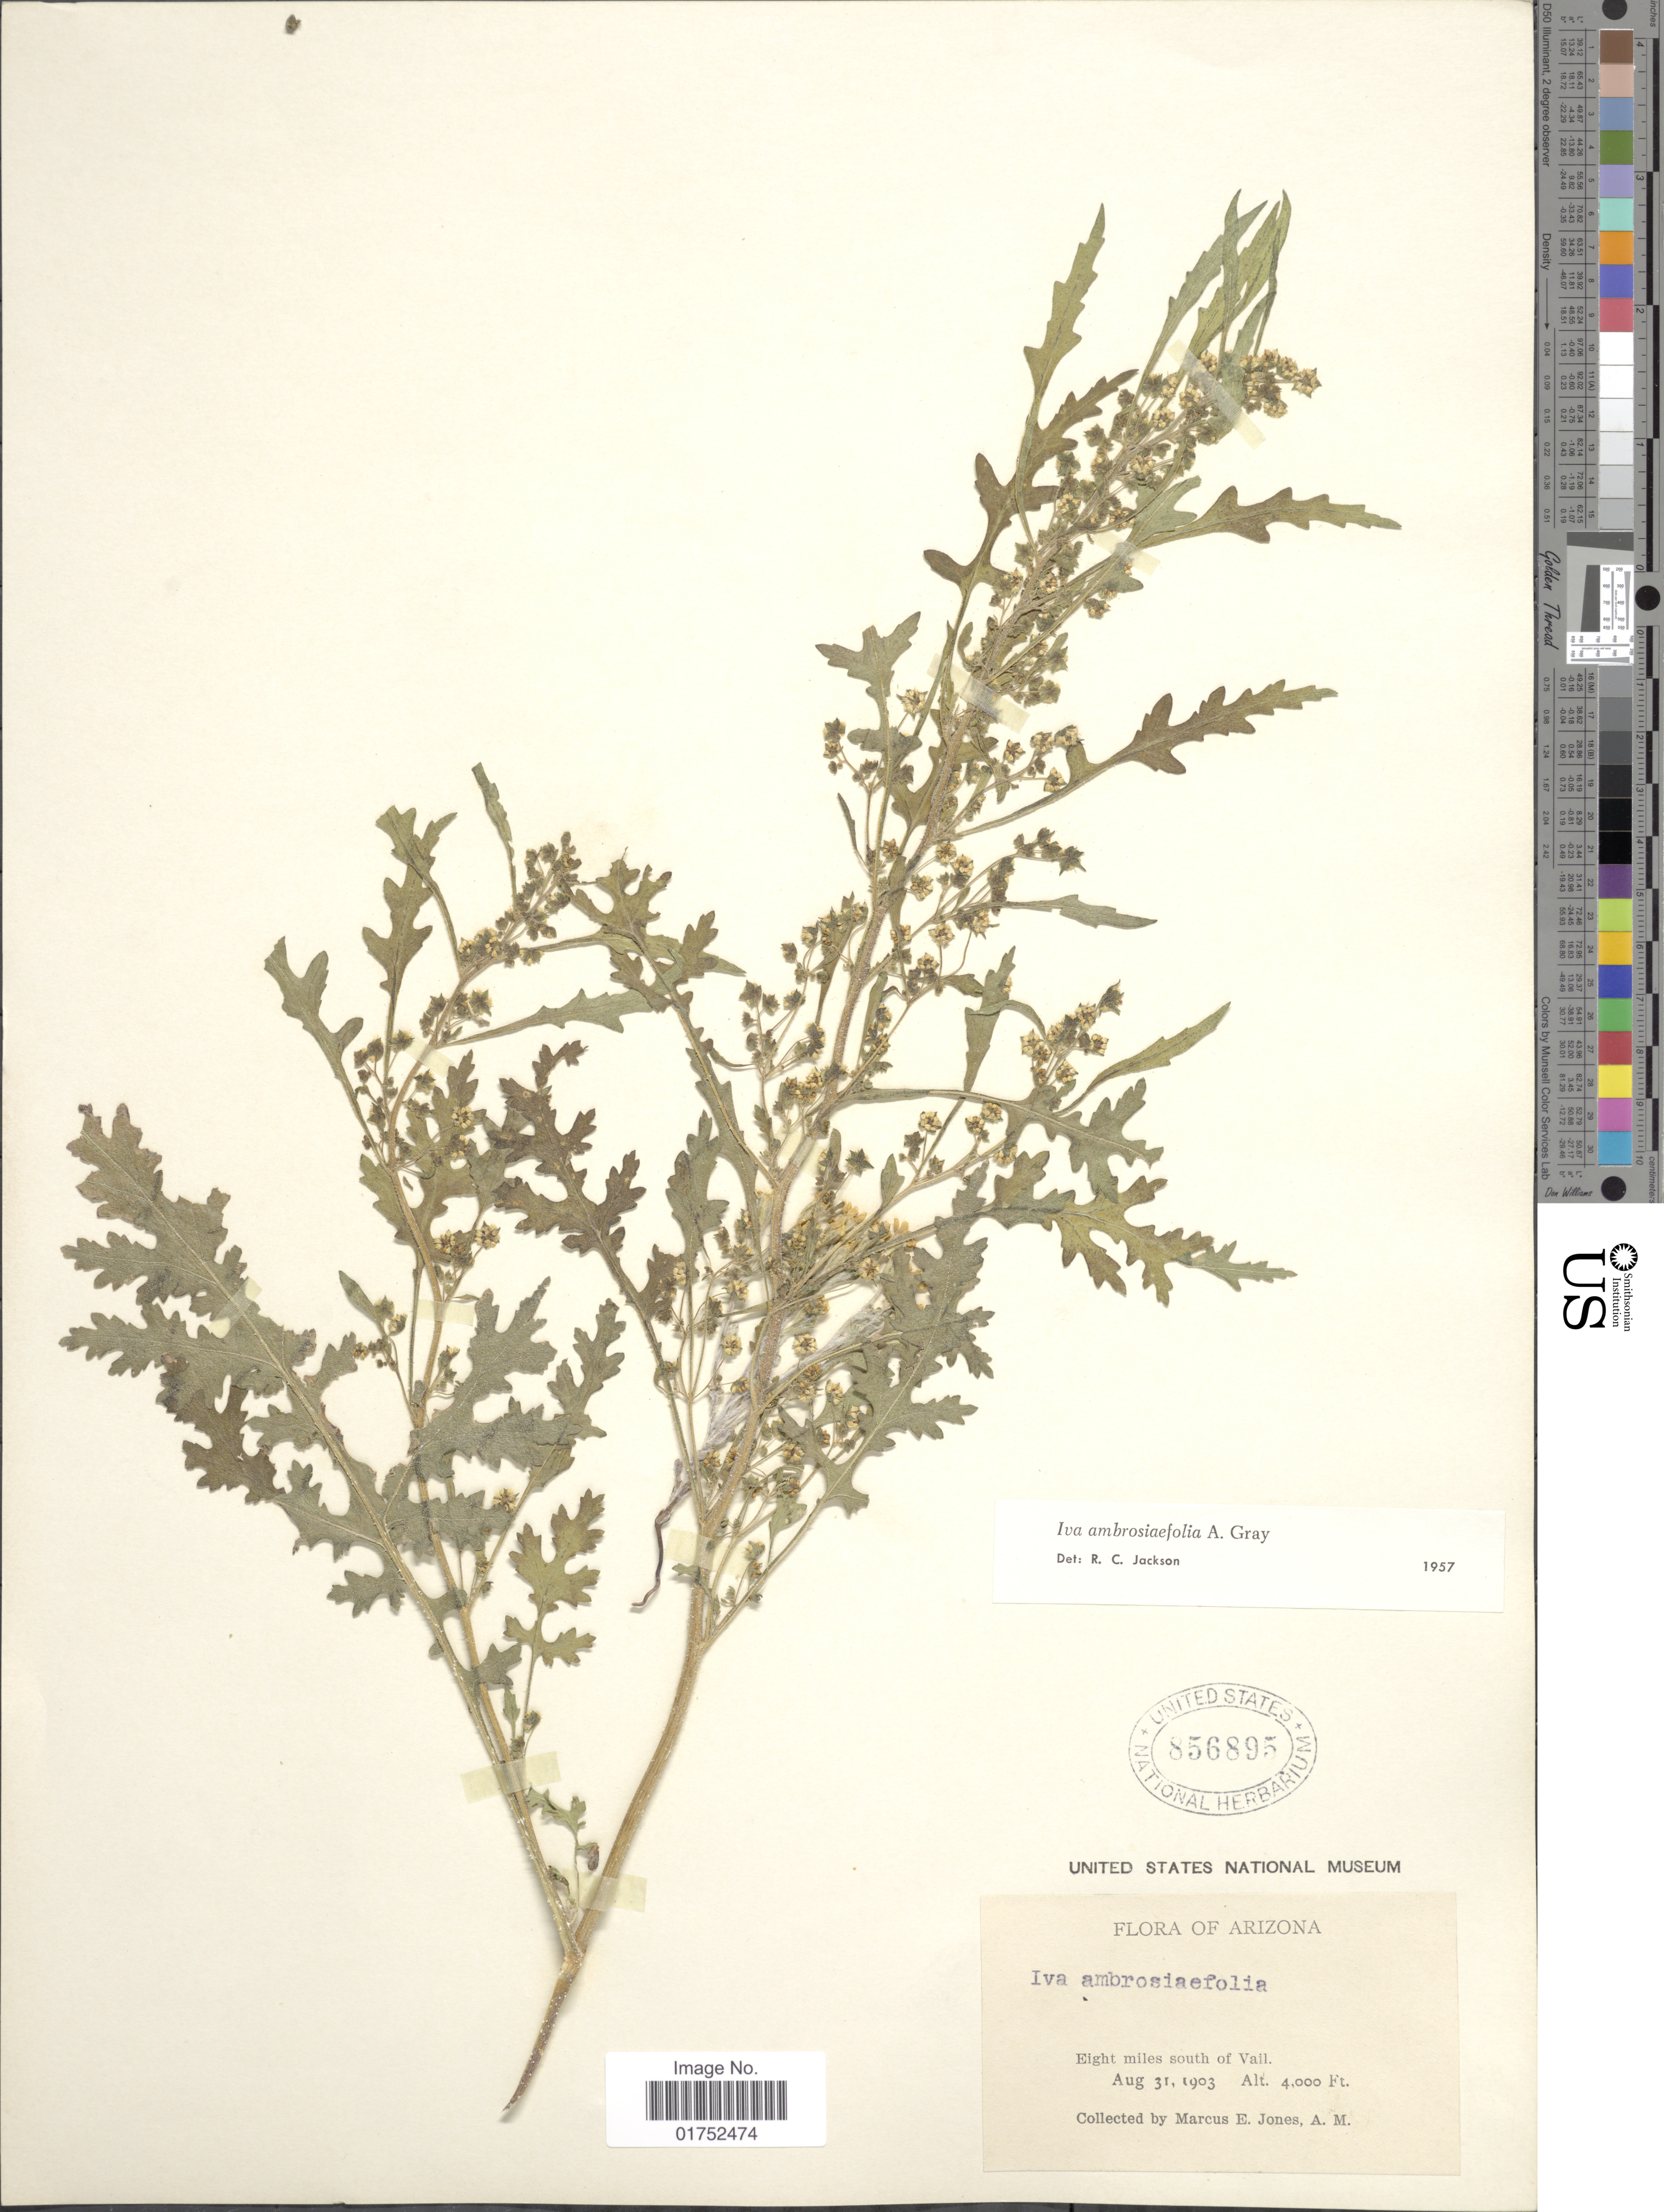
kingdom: Plantae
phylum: Tracheophyta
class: Magnoliopsida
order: Asterales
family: Asteraceae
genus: Iva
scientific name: Iva ambrosiifolia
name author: (A. Gray) A. Gray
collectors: M. E. Jones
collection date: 1903-08-31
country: United States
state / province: Arizona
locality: Eight miles south of Vail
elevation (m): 1219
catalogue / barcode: US 856895